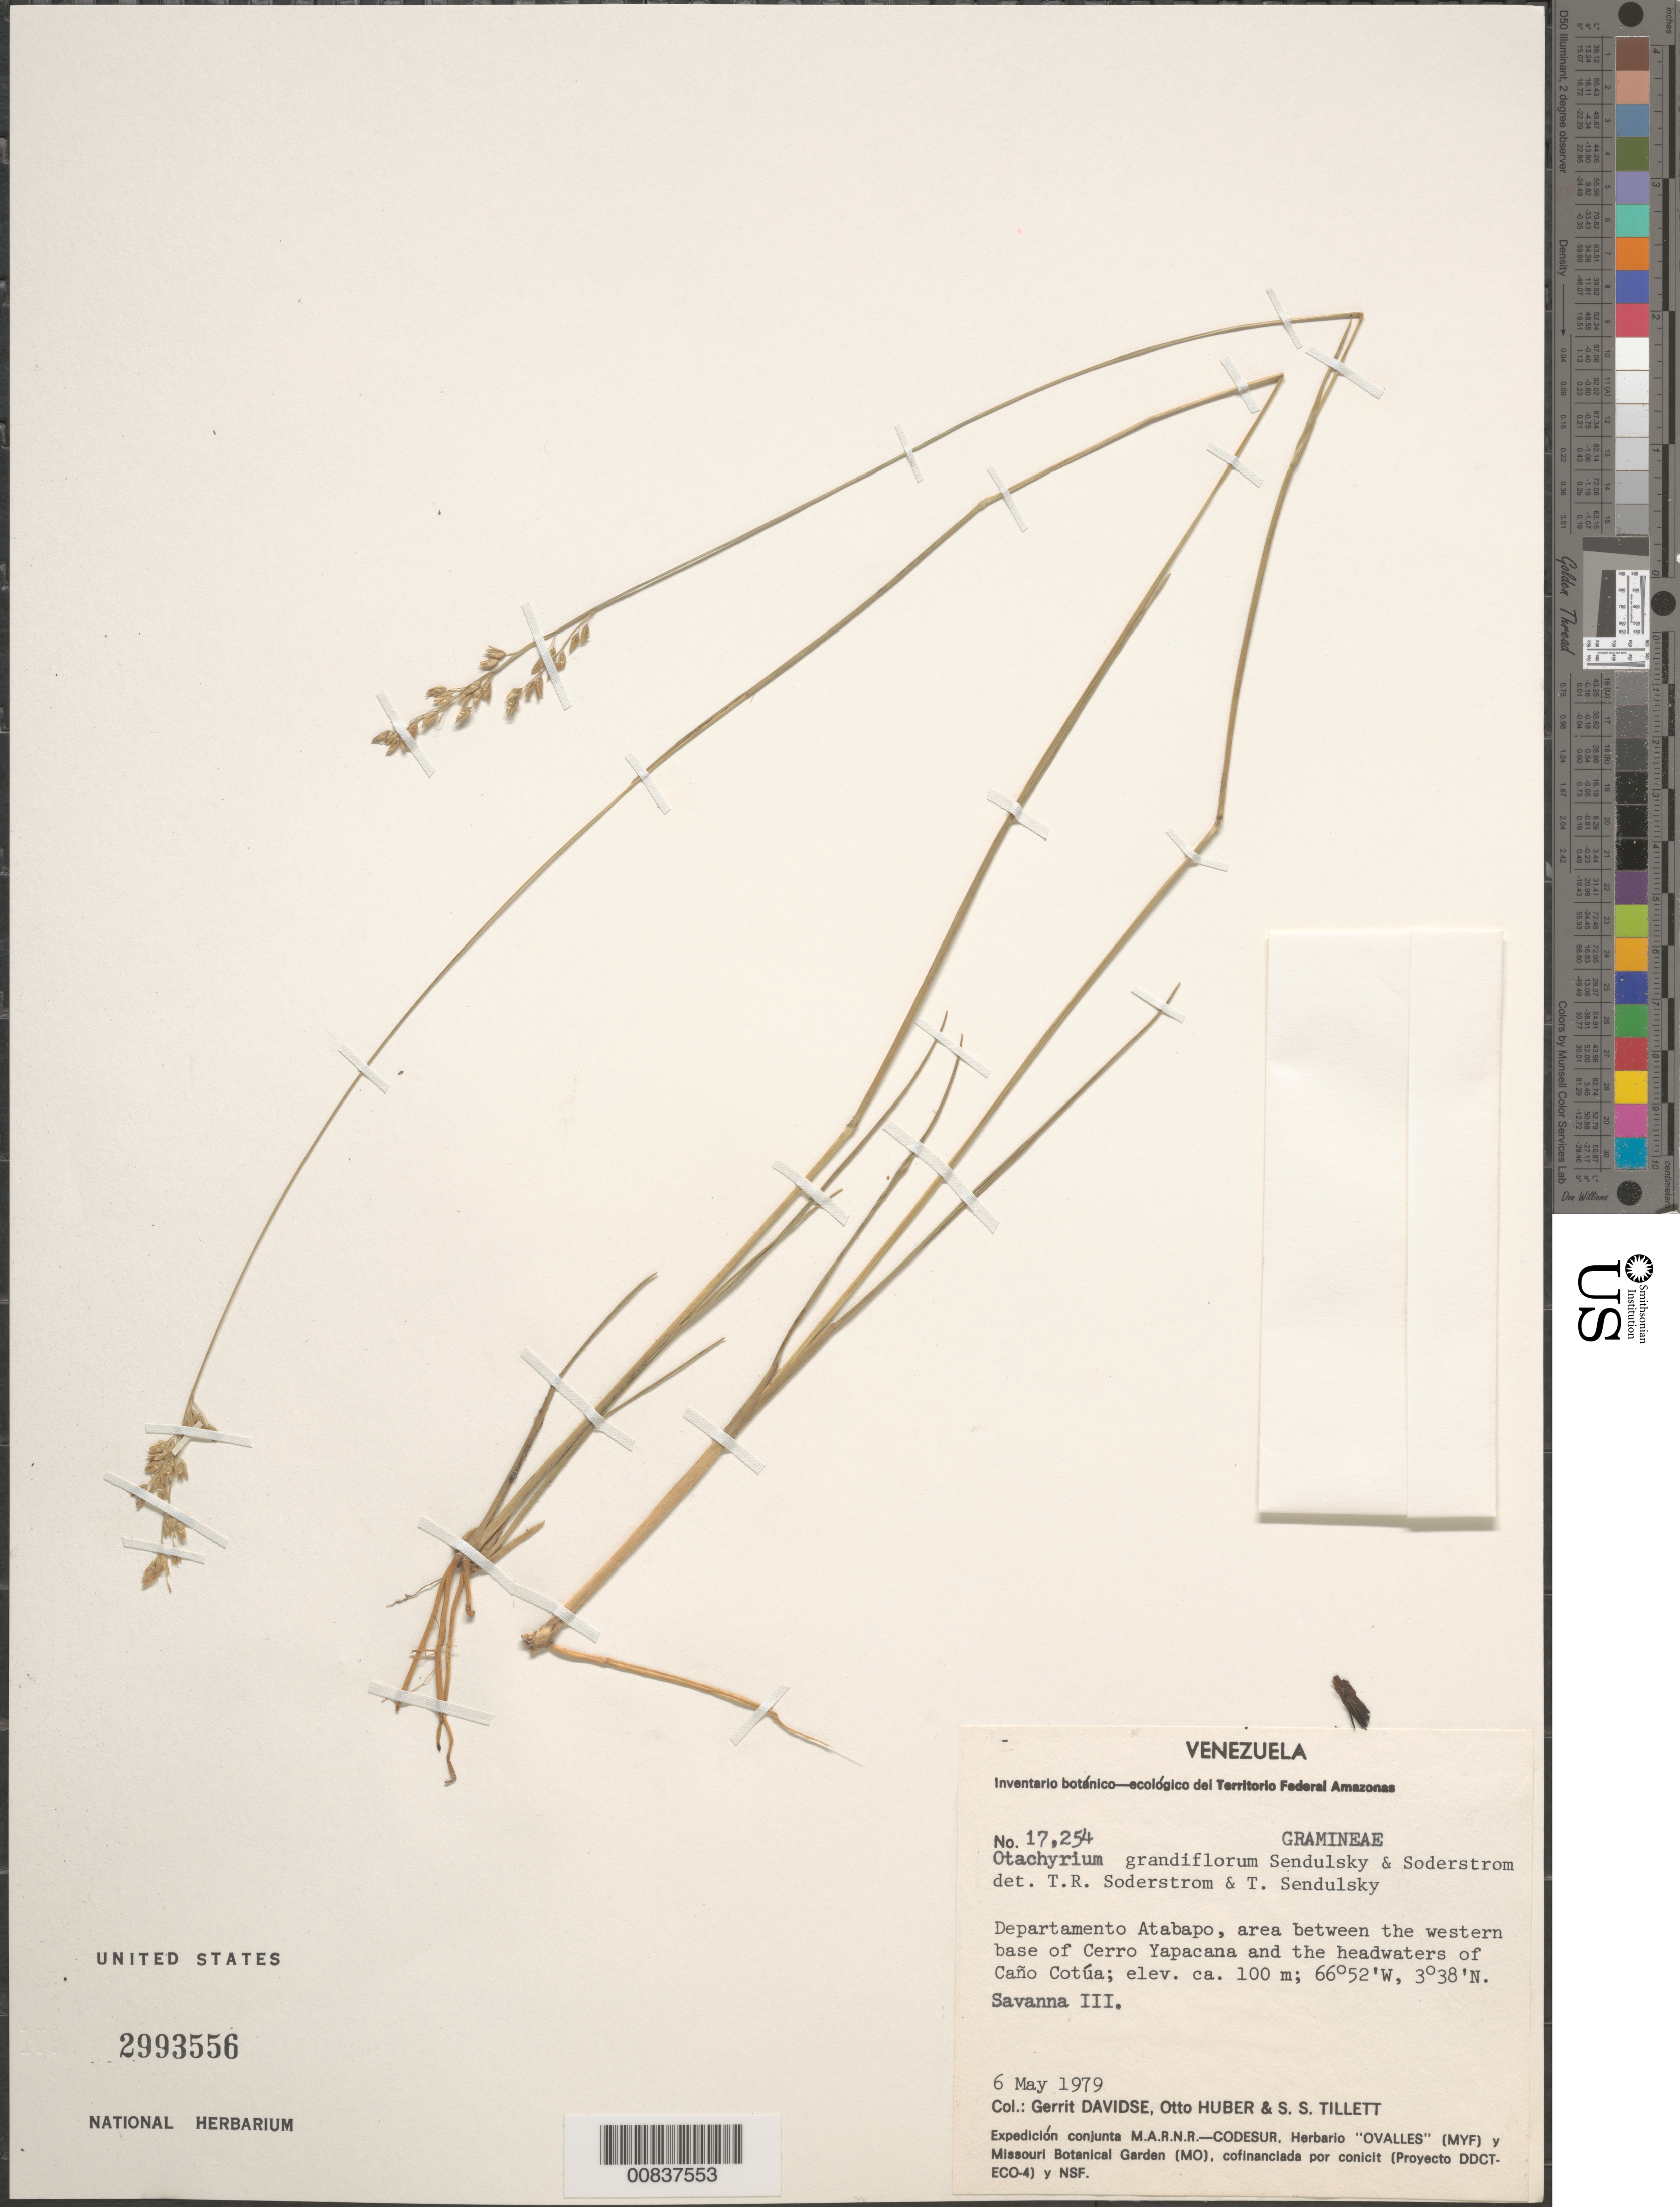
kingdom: Plantae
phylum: Tracheophyta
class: Liliopsida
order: Poales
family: Poaceae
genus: Otachyrium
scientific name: Otachyrium grandiflorum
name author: Send. & Soderstr.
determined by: Soderstrom, T. R.; Sendulsky, T.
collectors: G. Davidse, O. Huber & S. S. Tillett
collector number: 17254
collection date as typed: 6-May-79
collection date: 1979-05-06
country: Venezuela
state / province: Amazonas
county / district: Atabapo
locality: Cerro Yapacána, western base, to headwaters of Caño Cotúa, Savanna III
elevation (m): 100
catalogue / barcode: US 2993556